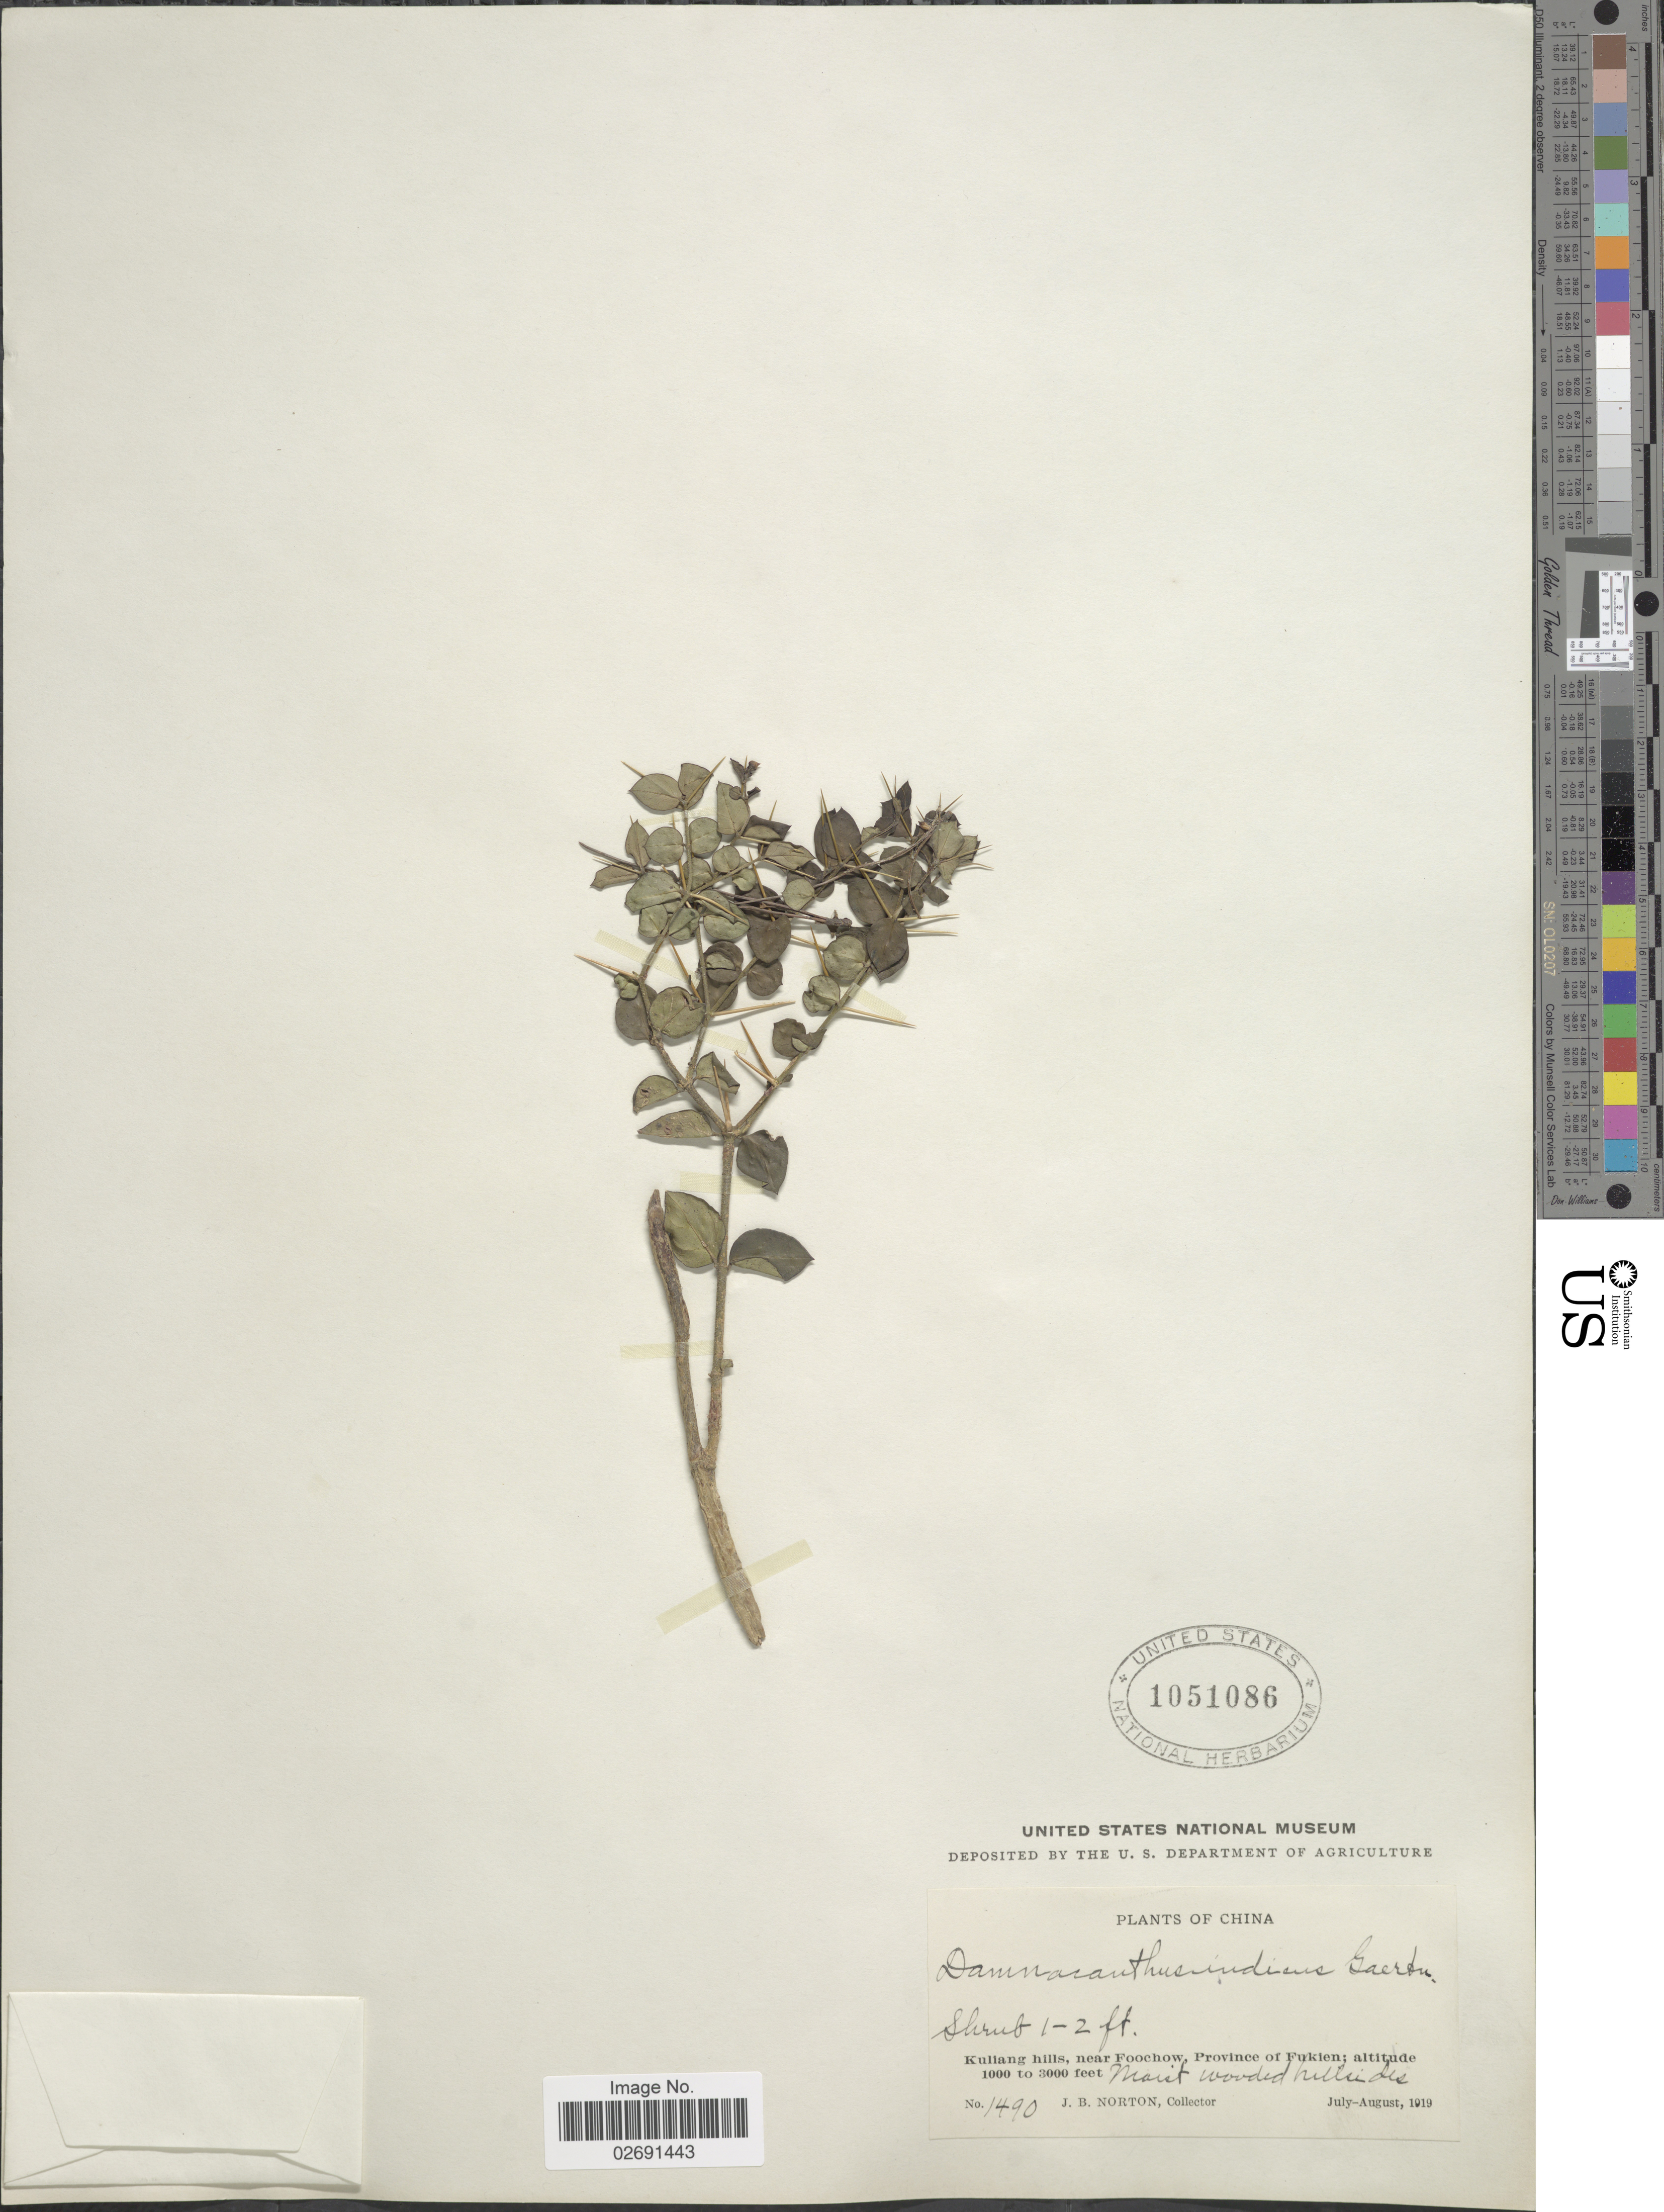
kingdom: Plantae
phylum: Tracheophyta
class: Magnoliopsida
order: Gentianales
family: Rubiaceae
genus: Damnacanthus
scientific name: Damnacanthus indicus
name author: L. f.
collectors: J. B. Norton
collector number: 1490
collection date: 1919-07/1919-08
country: China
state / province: Fujian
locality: Kuliang hills, near Foochow, Province of Fukien, moist wooded hillside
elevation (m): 305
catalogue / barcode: US 1051086